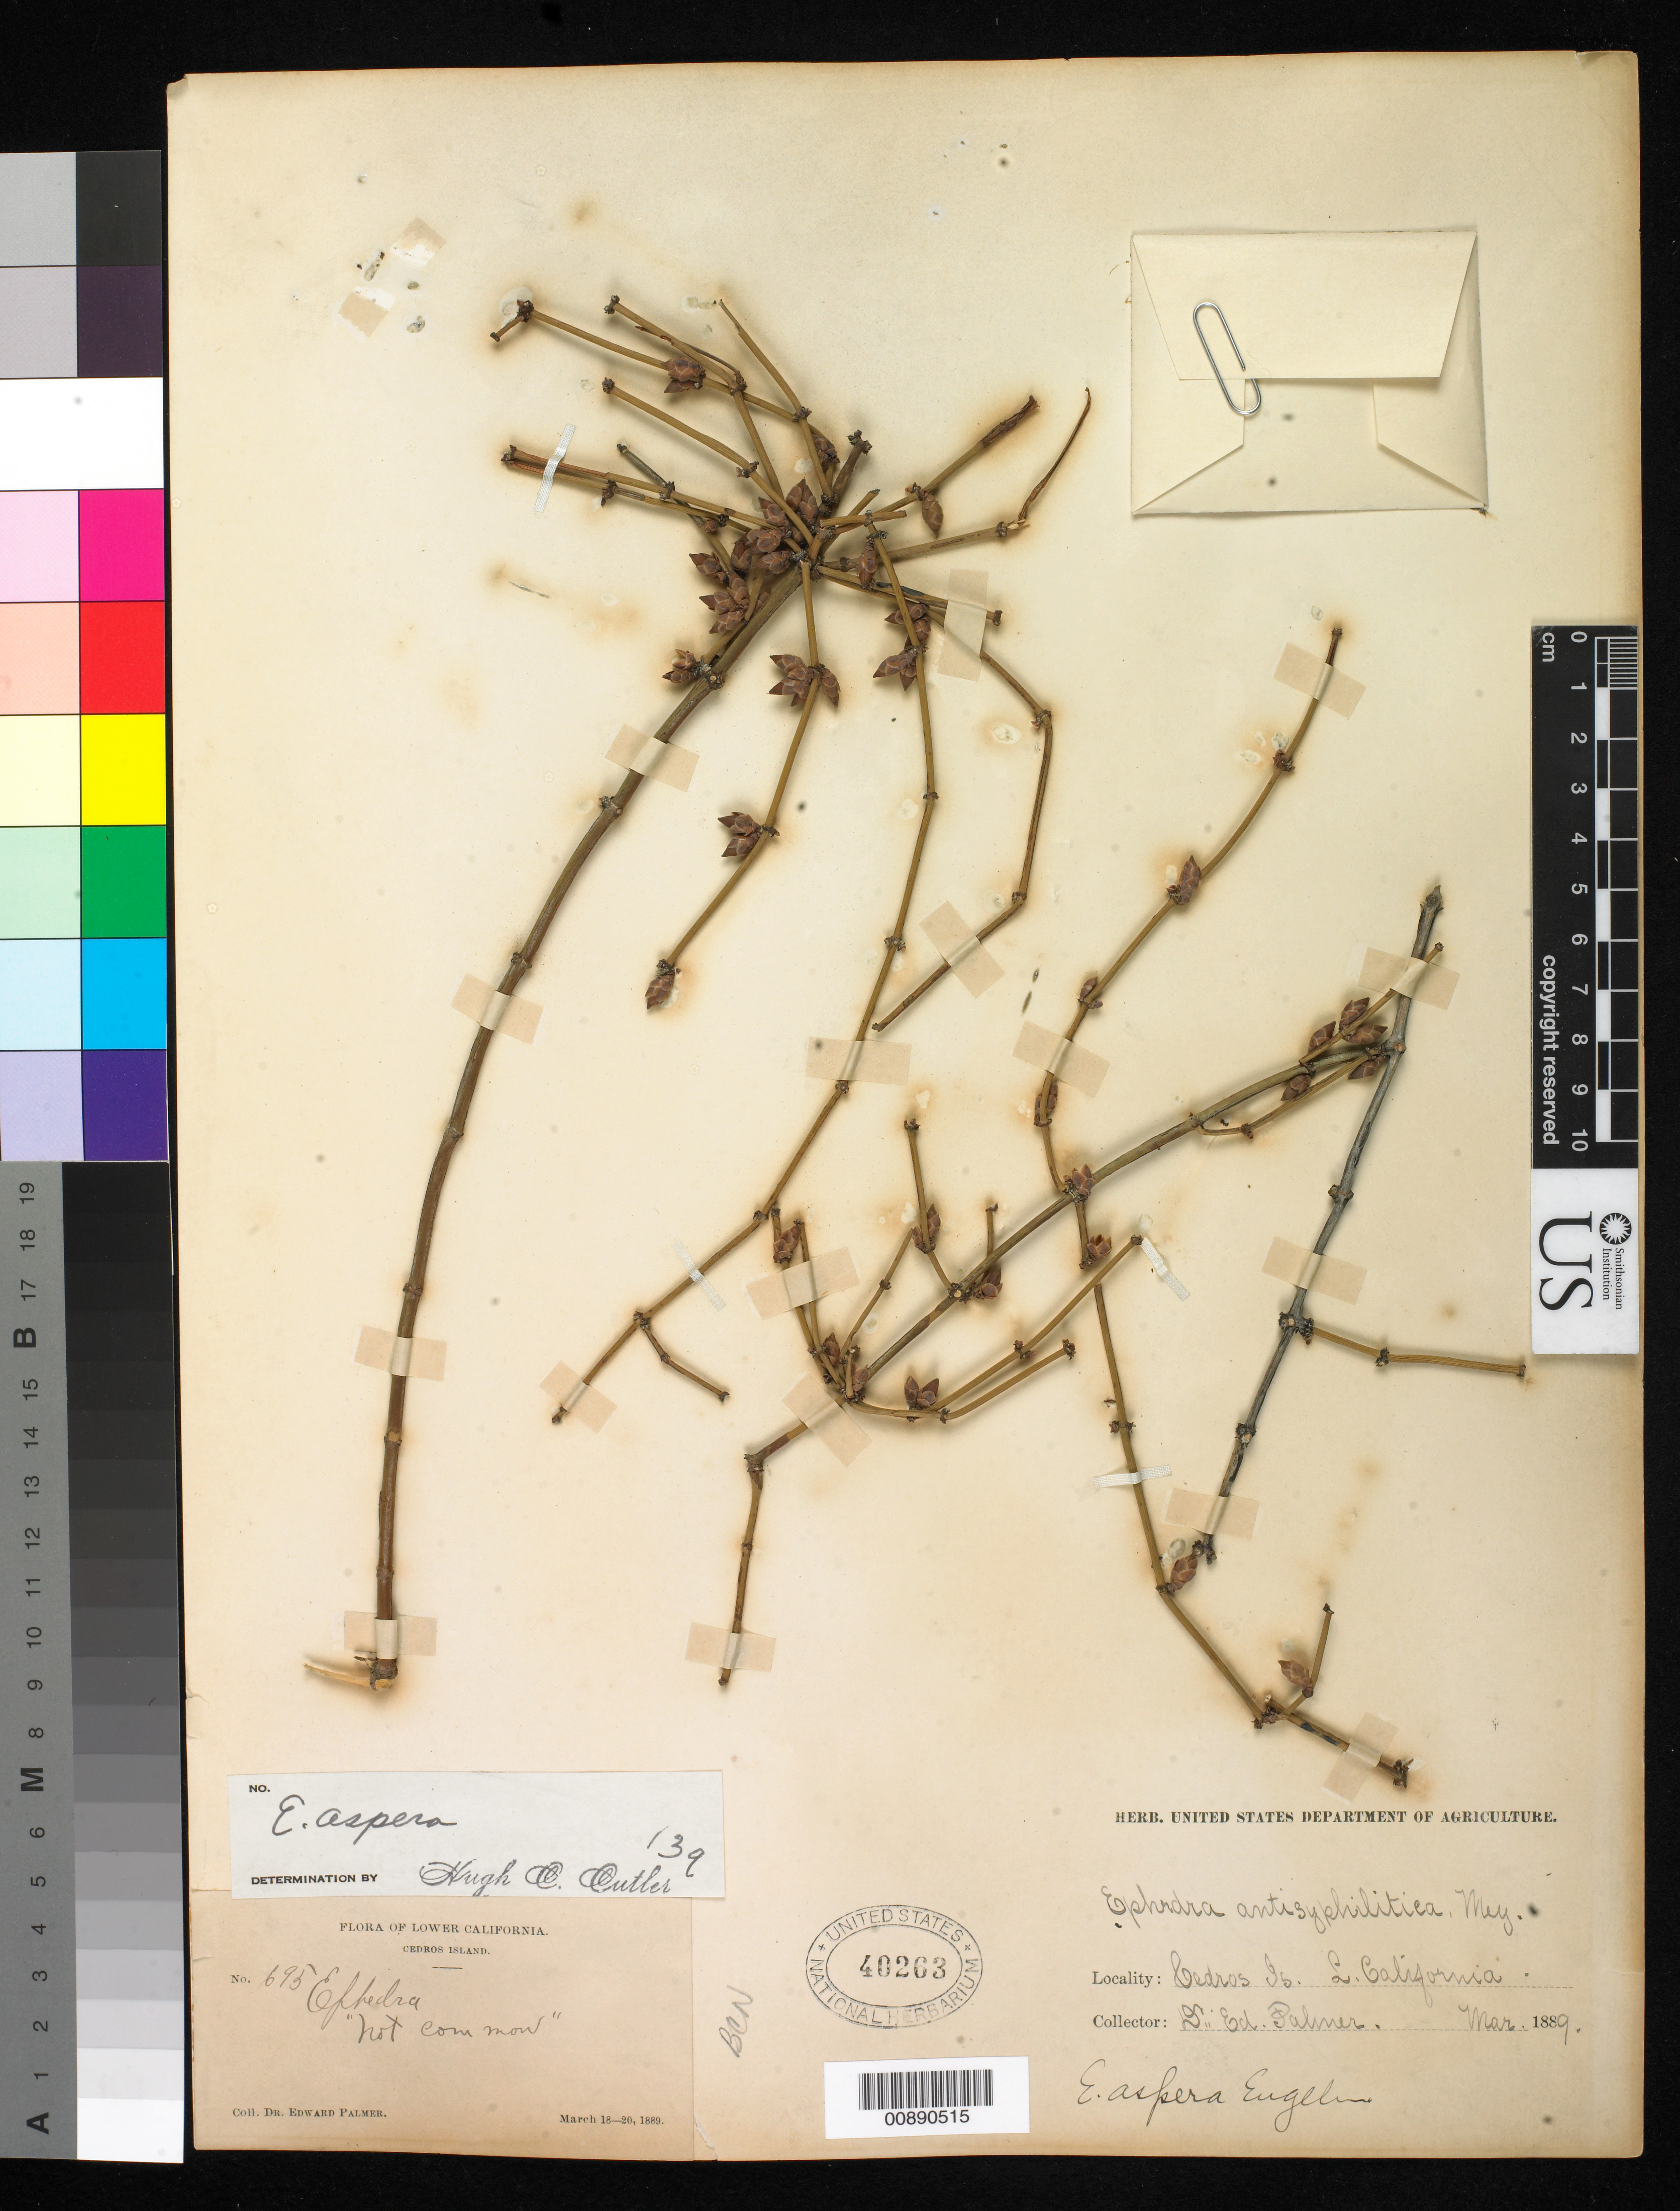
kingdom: Plantae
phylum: Tracheophyta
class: Gnetopsida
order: Ephedrales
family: Ephedraceae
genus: Ephedra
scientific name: Ephedra aspera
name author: Engelm. ex S. Watson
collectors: E. Palmer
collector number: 695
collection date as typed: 18 Mar 1889 to 20 Mar 1889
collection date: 1889-03-18/1889-03-20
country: Mexico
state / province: Baja California Norte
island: Cedros I.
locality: Cedros Island, Baja California.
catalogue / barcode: US 40263